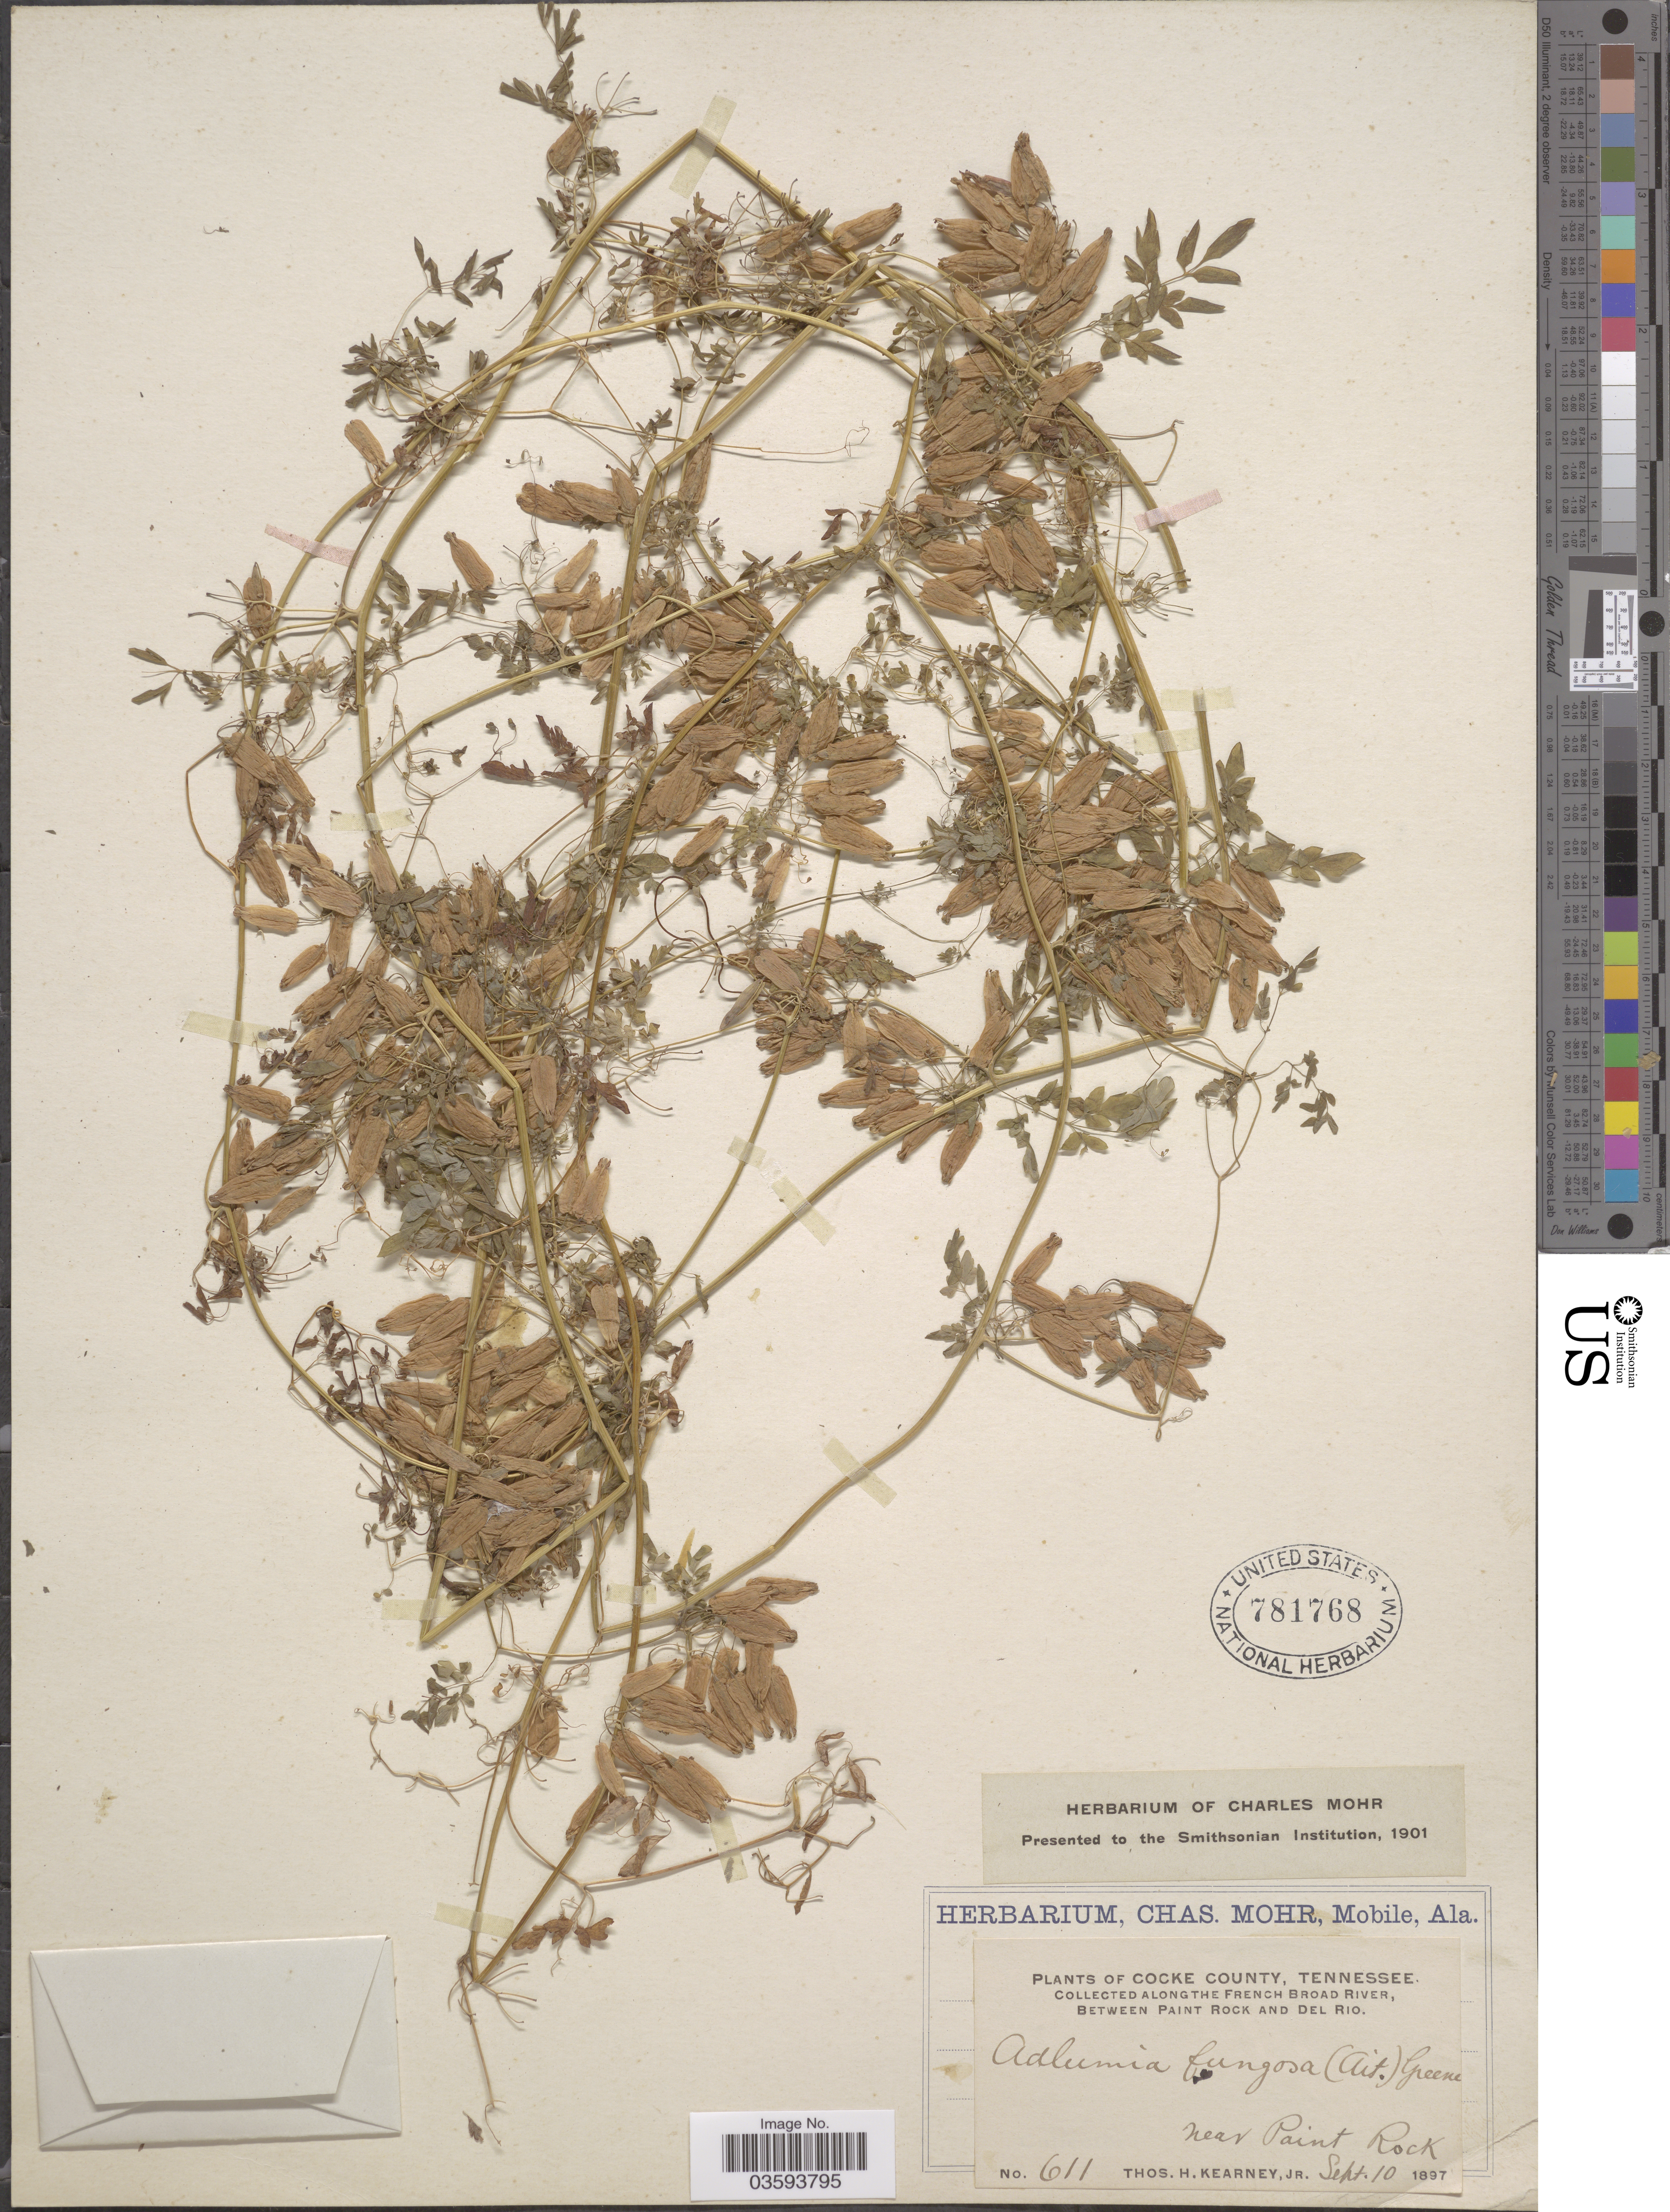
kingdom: Plantae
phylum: Tracheophyta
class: Magnoliopsida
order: Ranunculales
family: Papaveraceae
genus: Adlumia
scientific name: Adlumia fungosa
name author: (Aiton) Greene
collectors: T. H. Kearney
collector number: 611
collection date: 1897-09-10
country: United States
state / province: Tennessee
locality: Cocke County. Along the French Broad River, between Paint Rock and Del Rio. Near Paint Rock.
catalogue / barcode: US 781768